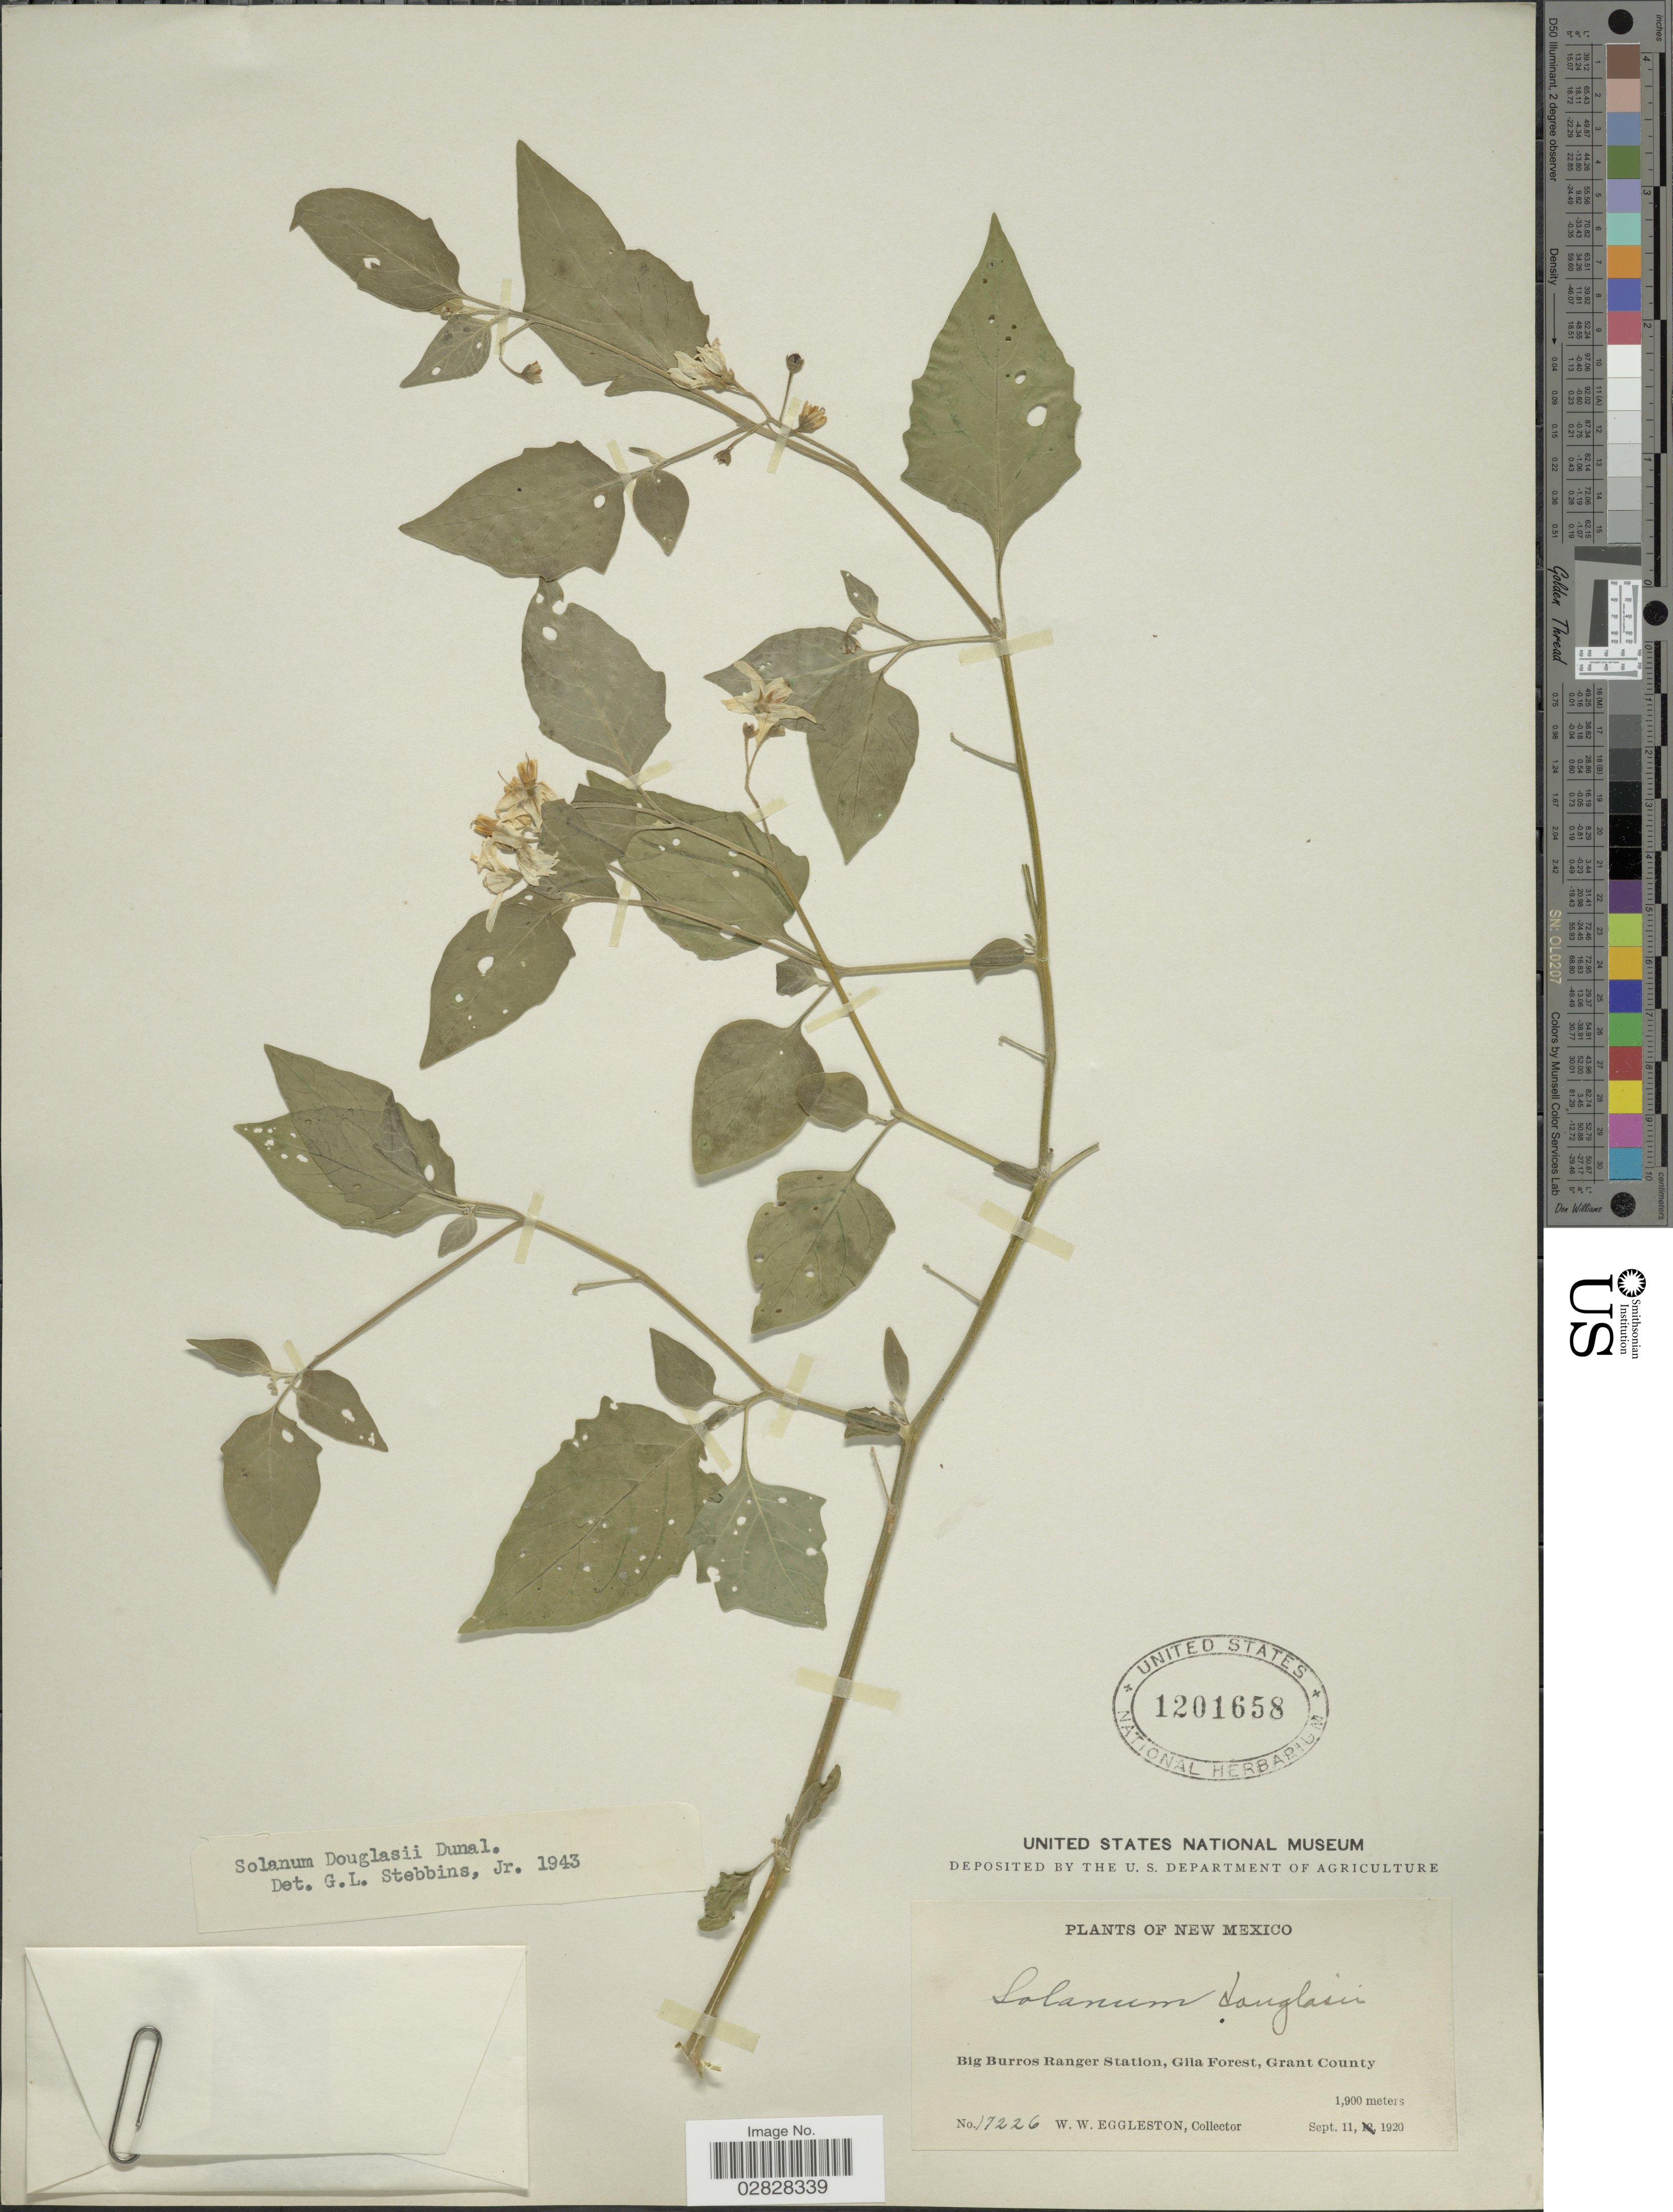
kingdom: Plantae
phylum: Tracheophyta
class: Magnoliopsida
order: Solanales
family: Solanaceae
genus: Solanum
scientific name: Solanum douglasii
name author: Dunal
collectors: W. W. Eggleston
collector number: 17226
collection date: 1920-09-11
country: United States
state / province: New Mexico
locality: Big Burros Ranger Station, Gila Forest, Grant County.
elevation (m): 1900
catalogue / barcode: US 1201658